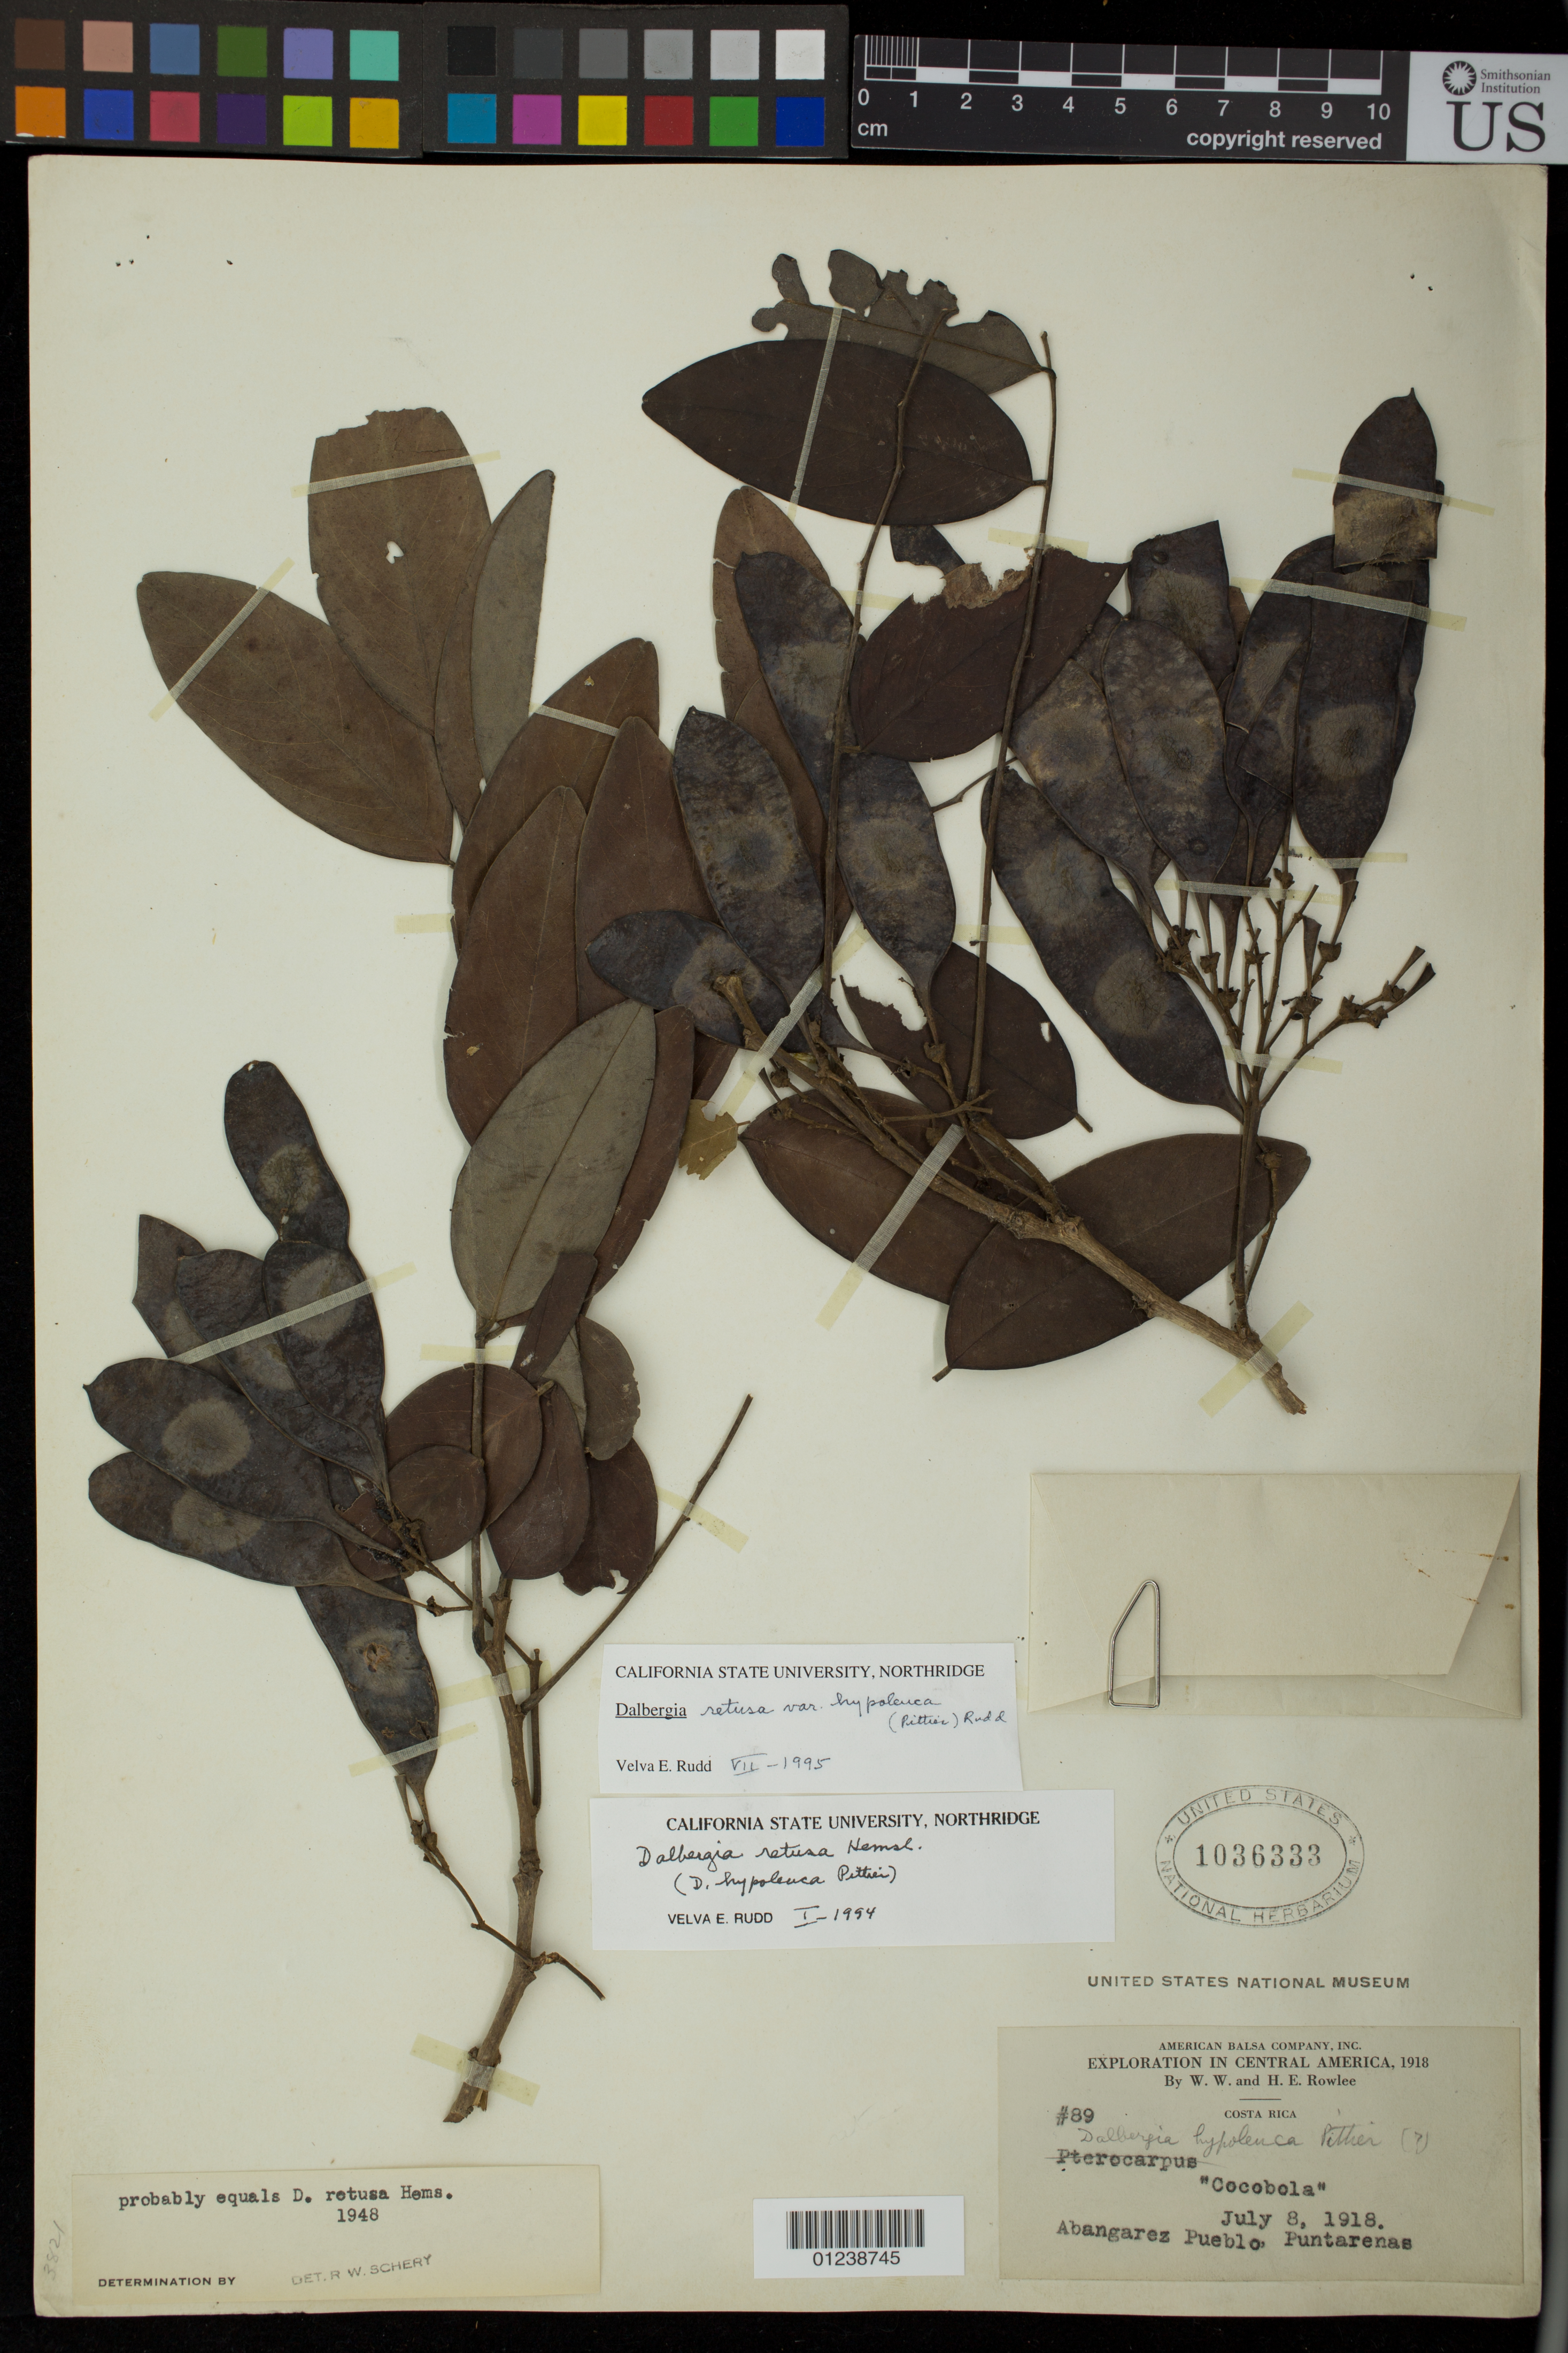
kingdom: Plantae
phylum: Tracheophyta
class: Magnoliopsida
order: Fabales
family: Fabaceae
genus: Dalbergia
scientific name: Dalbergia retusa var. hypoleuca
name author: (Pittier) Rudd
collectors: H. E. Rowlee & W. W. Rowlee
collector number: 89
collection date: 1918-07-08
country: Costa Rica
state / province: Puntarenas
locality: Abangarez Pueblo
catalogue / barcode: US 1036333